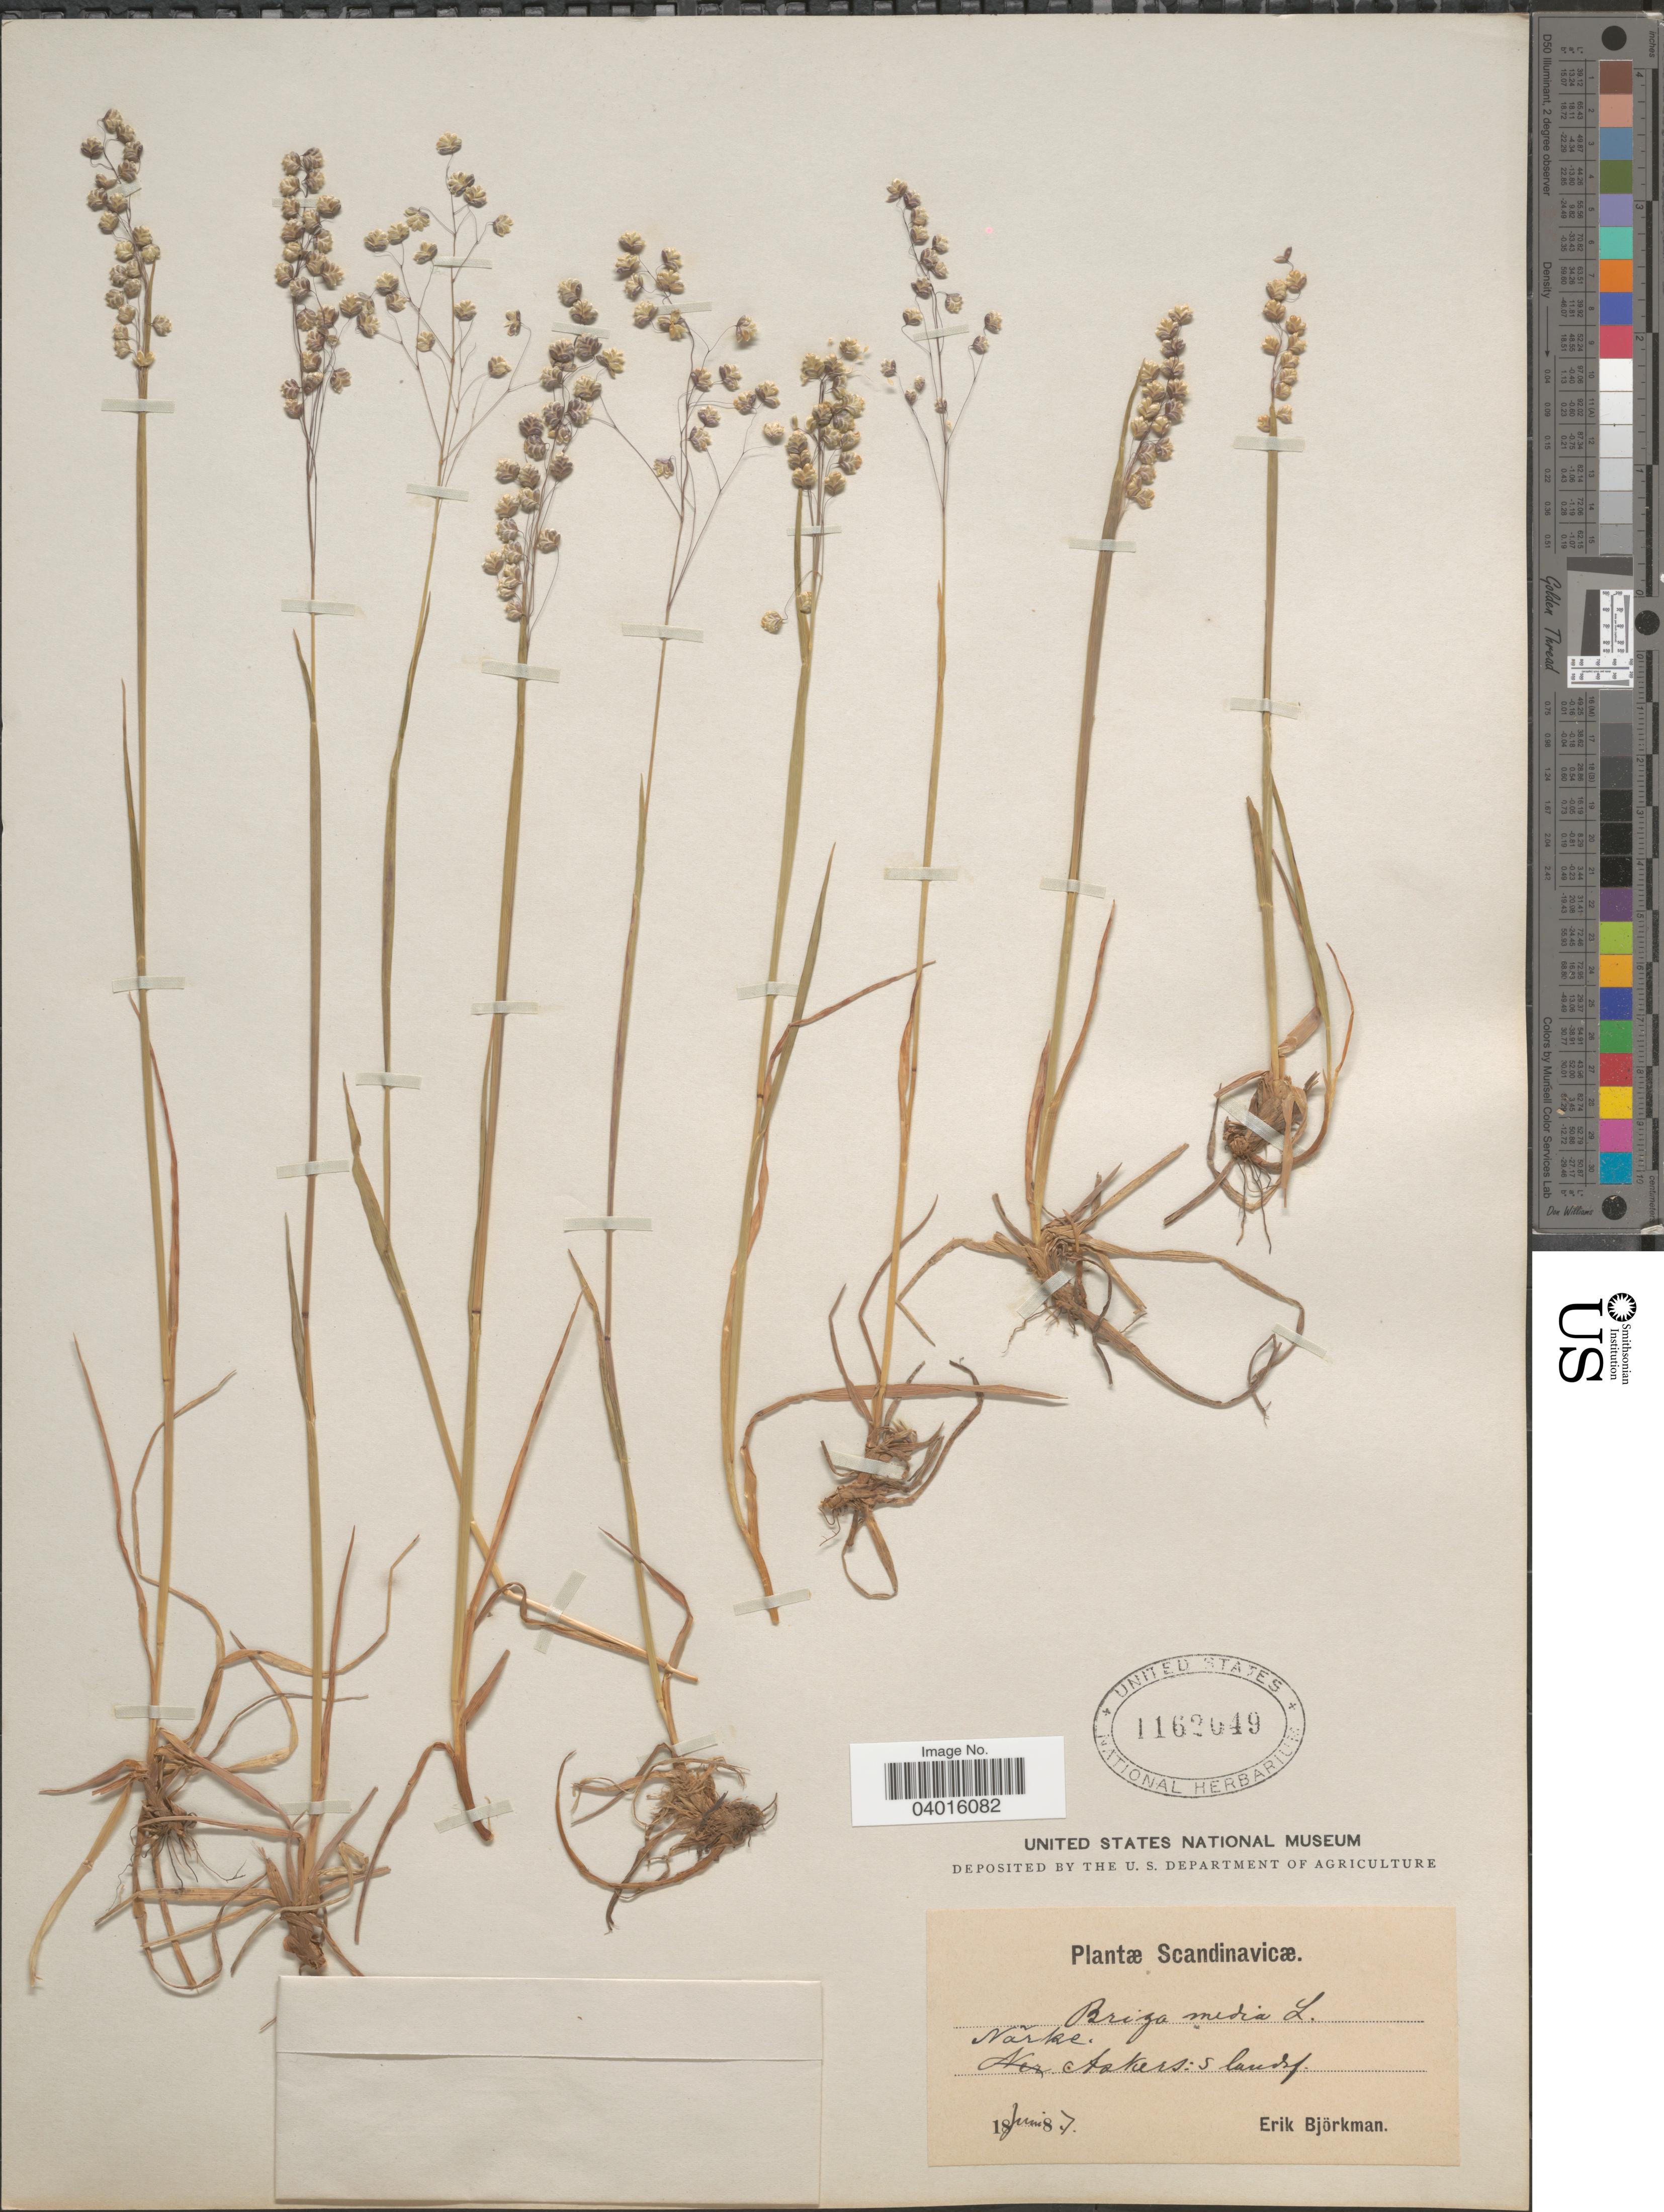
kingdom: Plantae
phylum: Tracheophyta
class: Liliopsida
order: Poales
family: Poaceae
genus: Briza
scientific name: Briza media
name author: L.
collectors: E. Björkman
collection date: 1887-06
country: Sweden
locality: Scandinavicæ. Nãrke. Askers: s landof.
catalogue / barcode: US 1162049